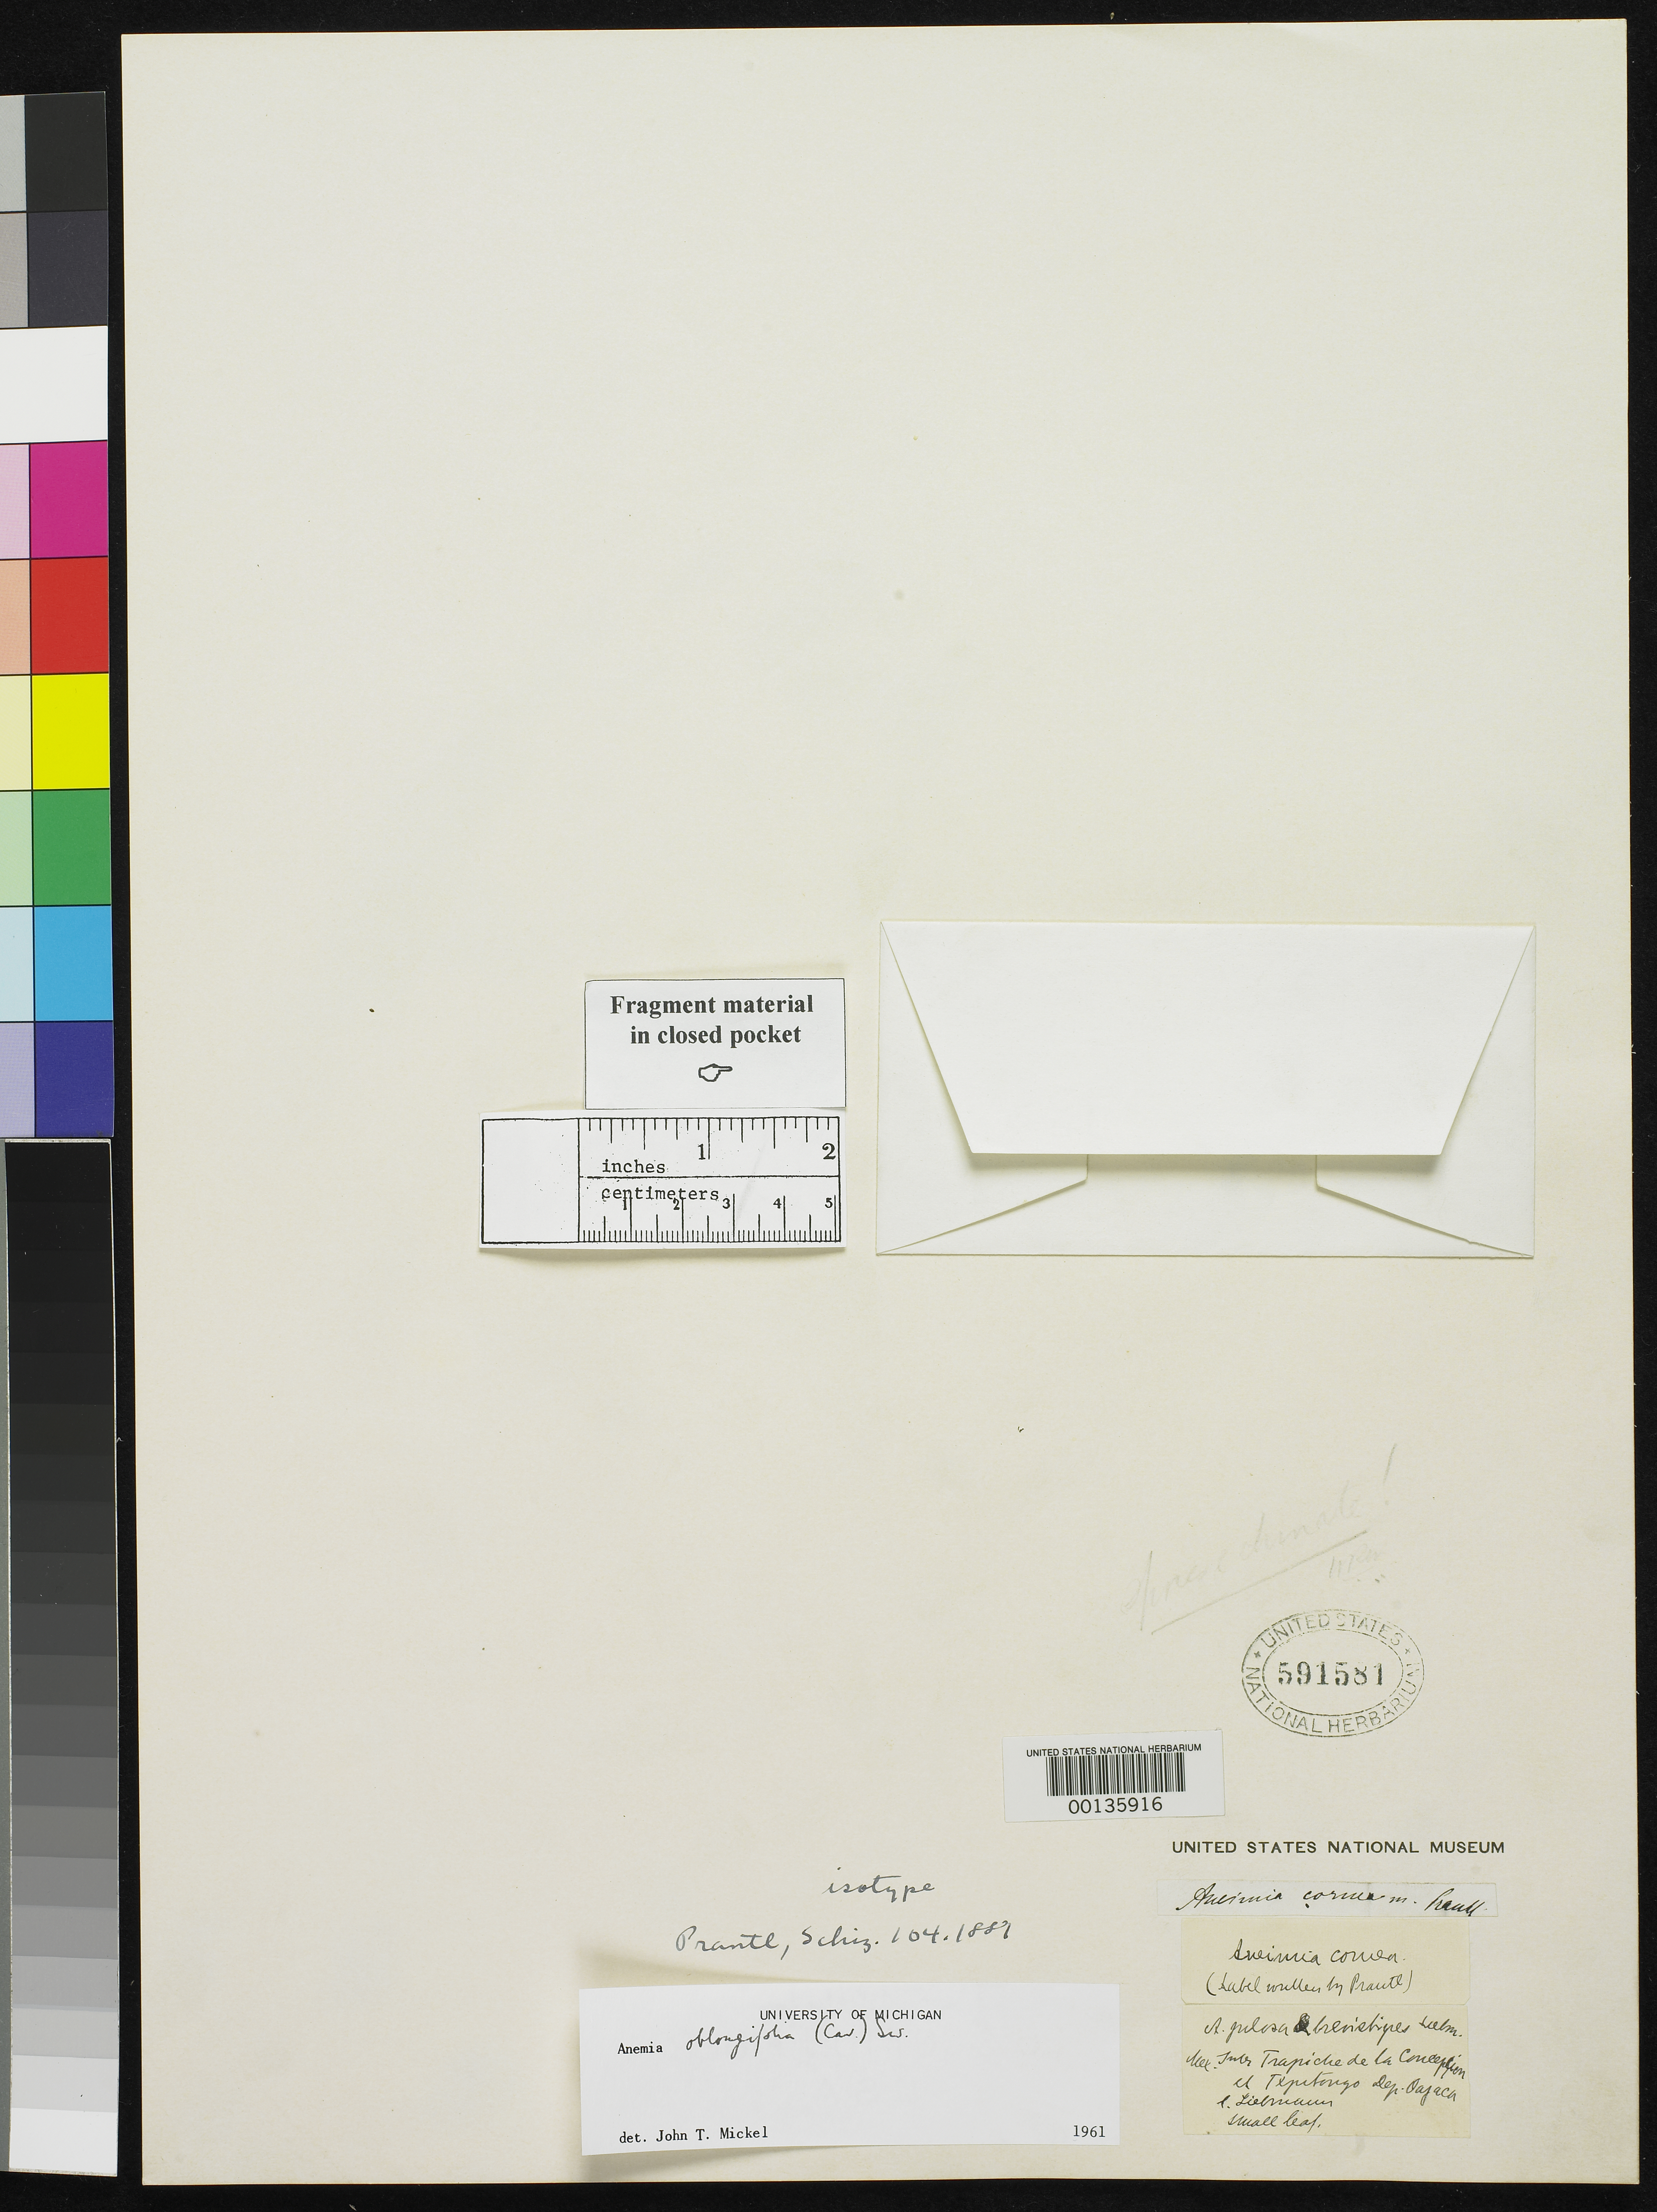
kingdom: Plantae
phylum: Tracheophyta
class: Polypodiopsida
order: Schizaeales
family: Anemiaceae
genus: Anemia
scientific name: Anemia cornea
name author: Prantl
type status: Type Collection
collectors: F. M. Liebmann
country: Mexico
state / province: Oaxaca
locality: Trapiche de La Concepcion.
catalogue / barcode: US 591581